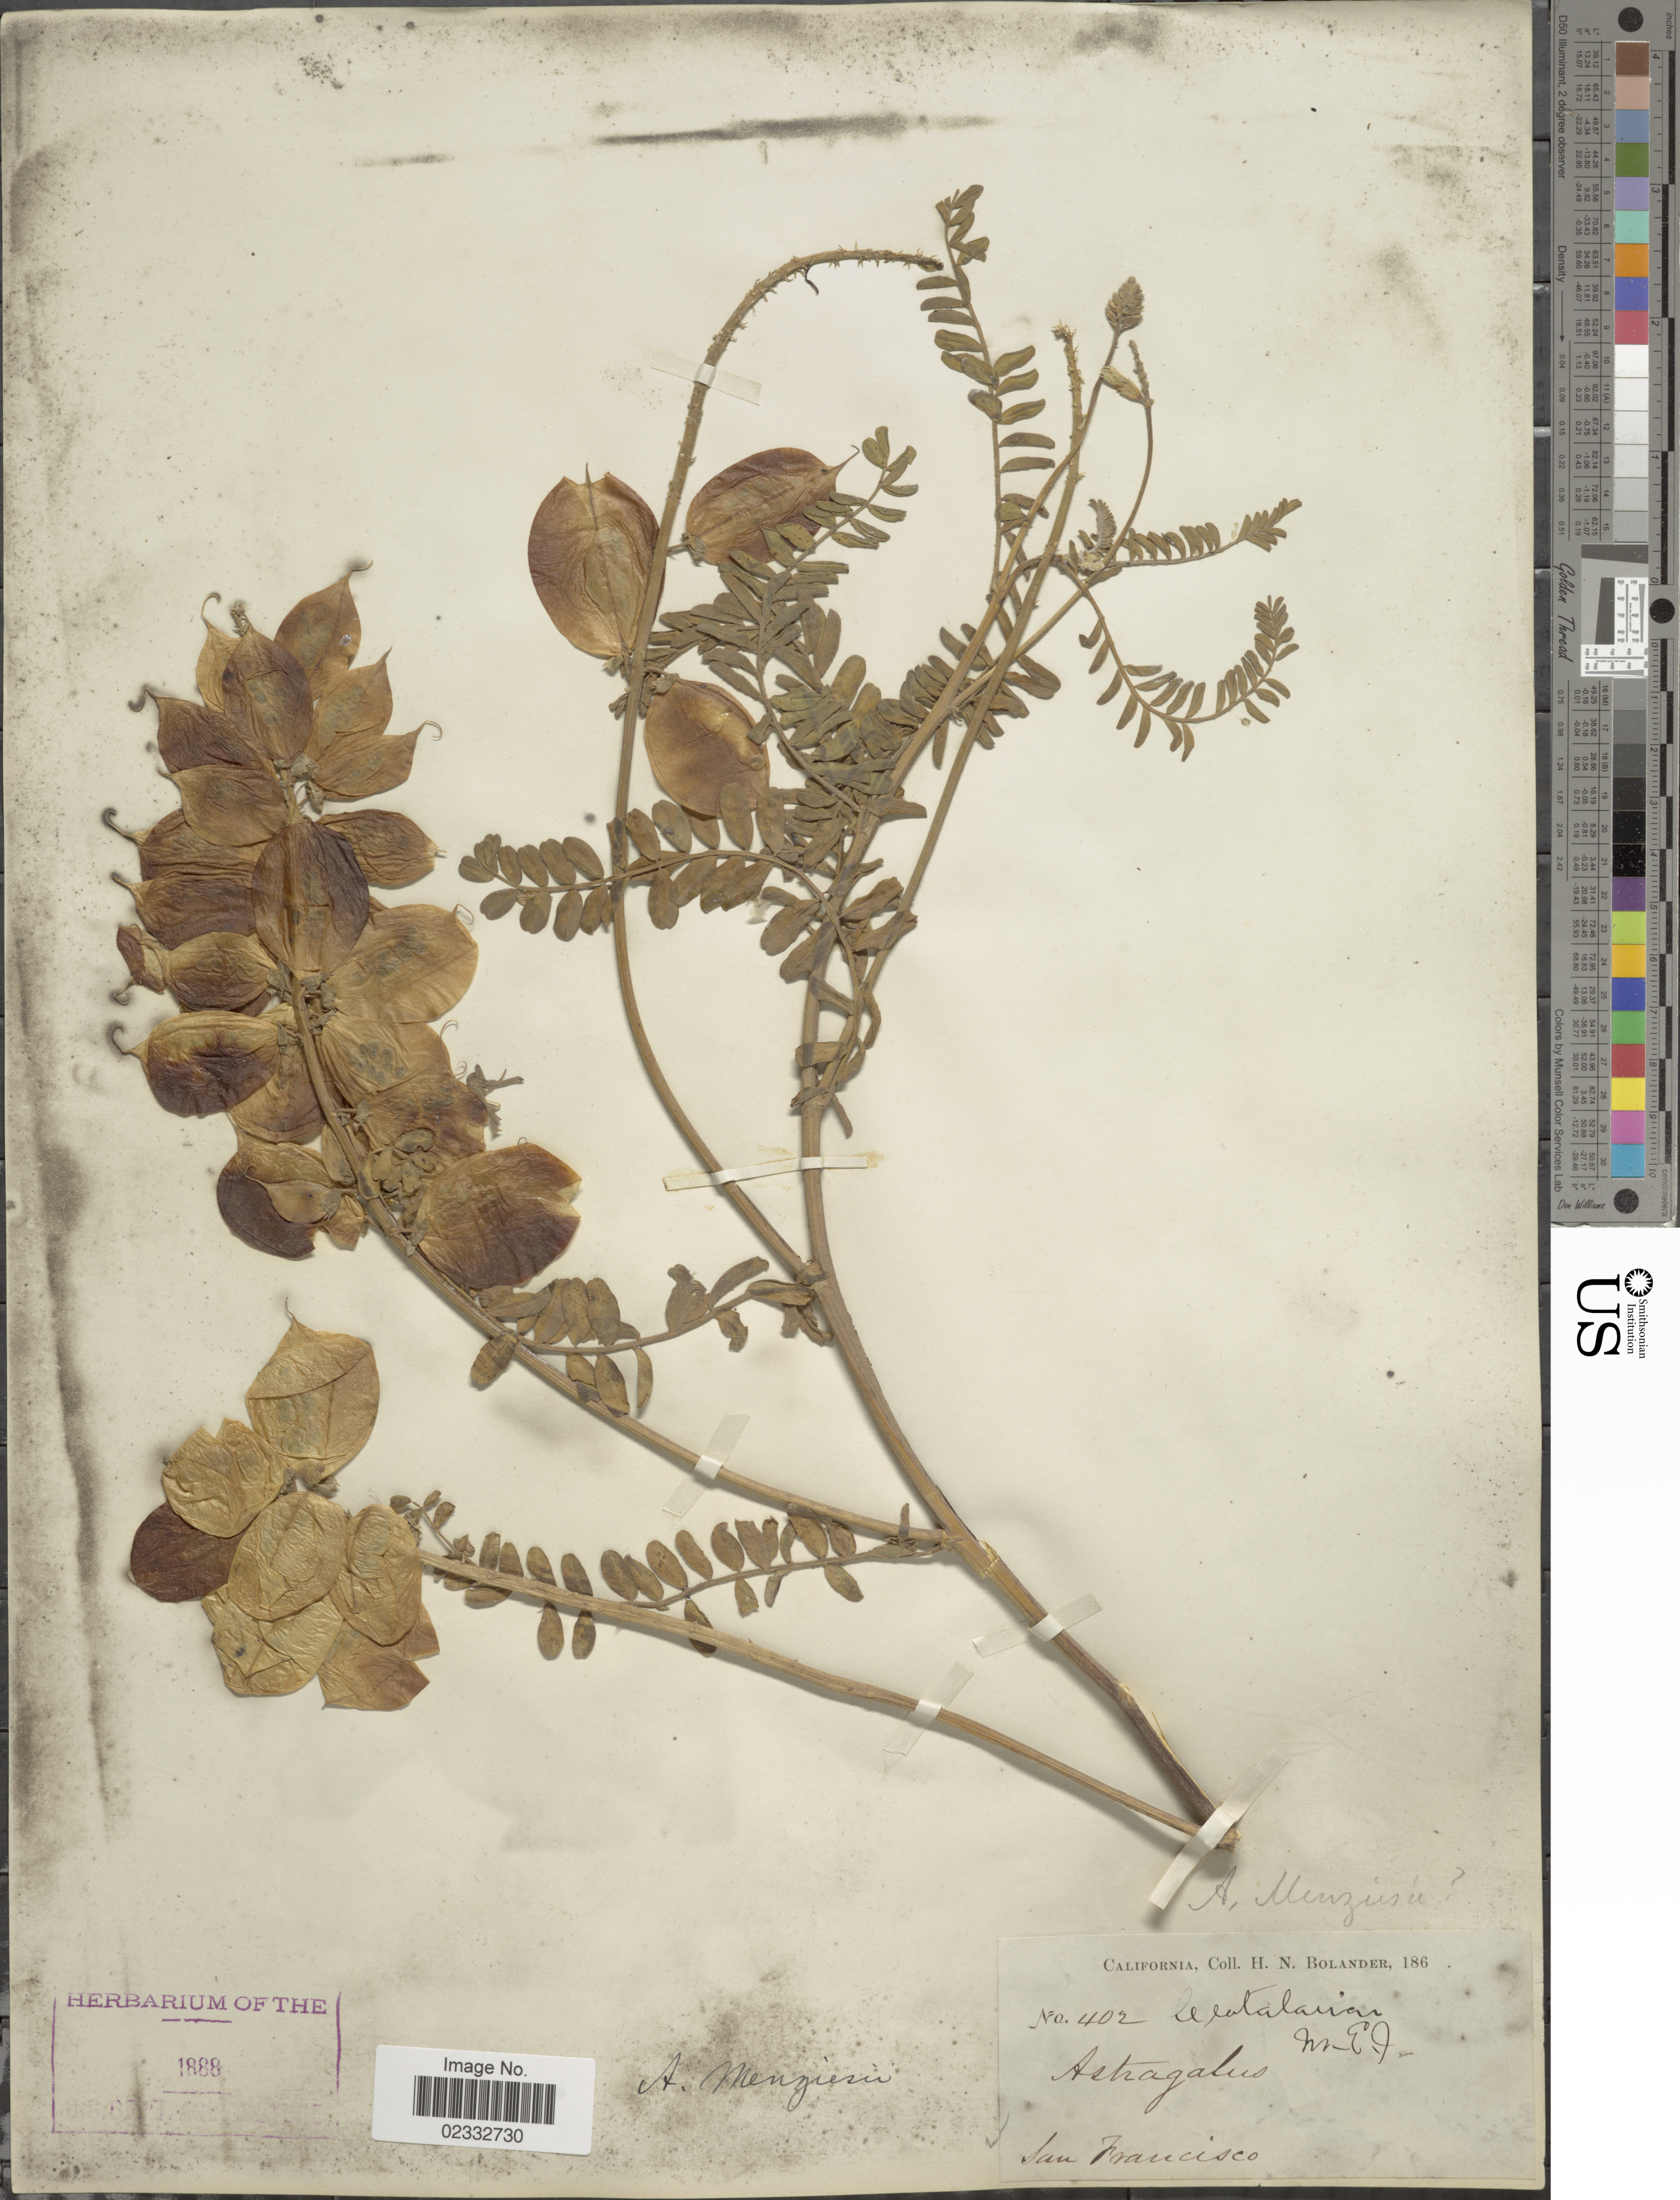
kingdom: Plantae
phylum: Tracheophyta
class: Magnoliopsida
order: Fabales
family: Fabaceae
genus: Astragalus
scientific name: Astragalus menziesii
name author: A. Gray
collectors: H. Bolander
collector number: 402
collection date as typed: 186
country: United States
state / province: California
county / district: San Francisco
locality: San Francisco